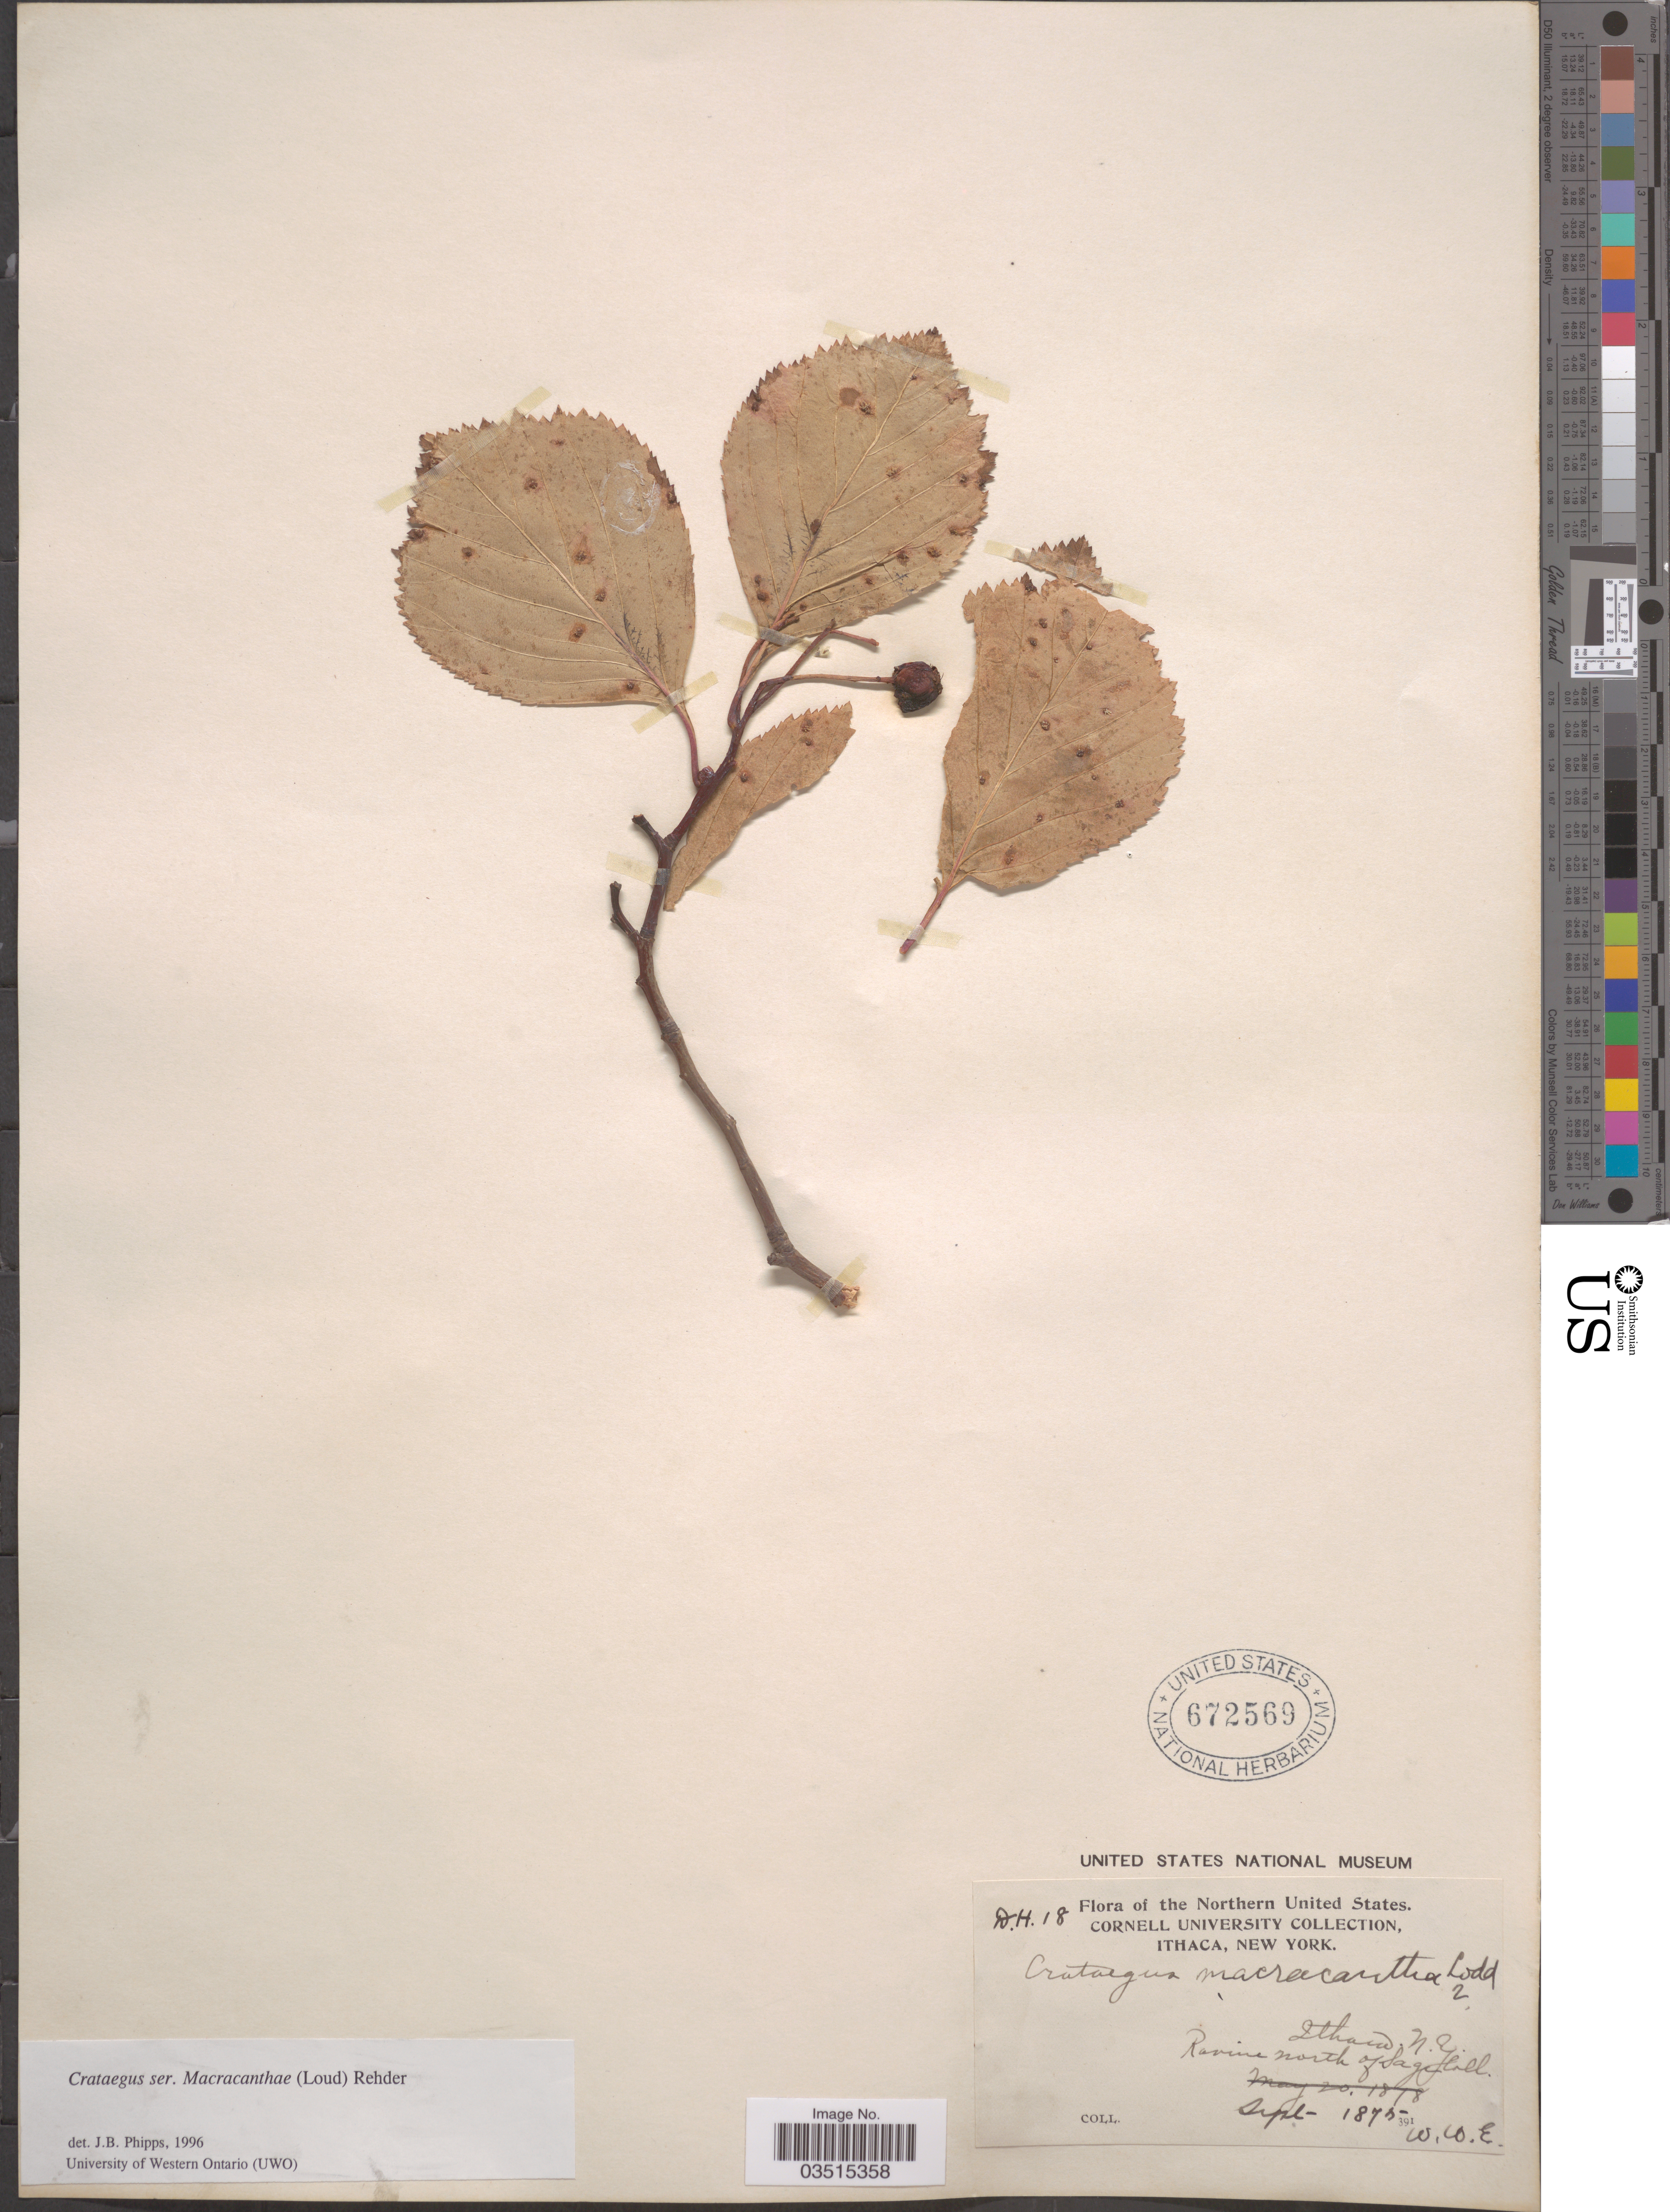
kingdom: Plantae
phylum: Tracheophyta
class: Magnoliopsida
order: Rosales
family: Rosaceae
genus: Crataegus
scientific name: Crataegus macracantha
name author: (Lindl.) Lodd. ex Loudon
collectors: W. W. E.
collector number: DH18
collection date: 1875-04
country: United States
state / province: New York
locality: The Northern United States. Ithaca. Ravine north of Sage Hill.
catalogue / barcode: US 672569